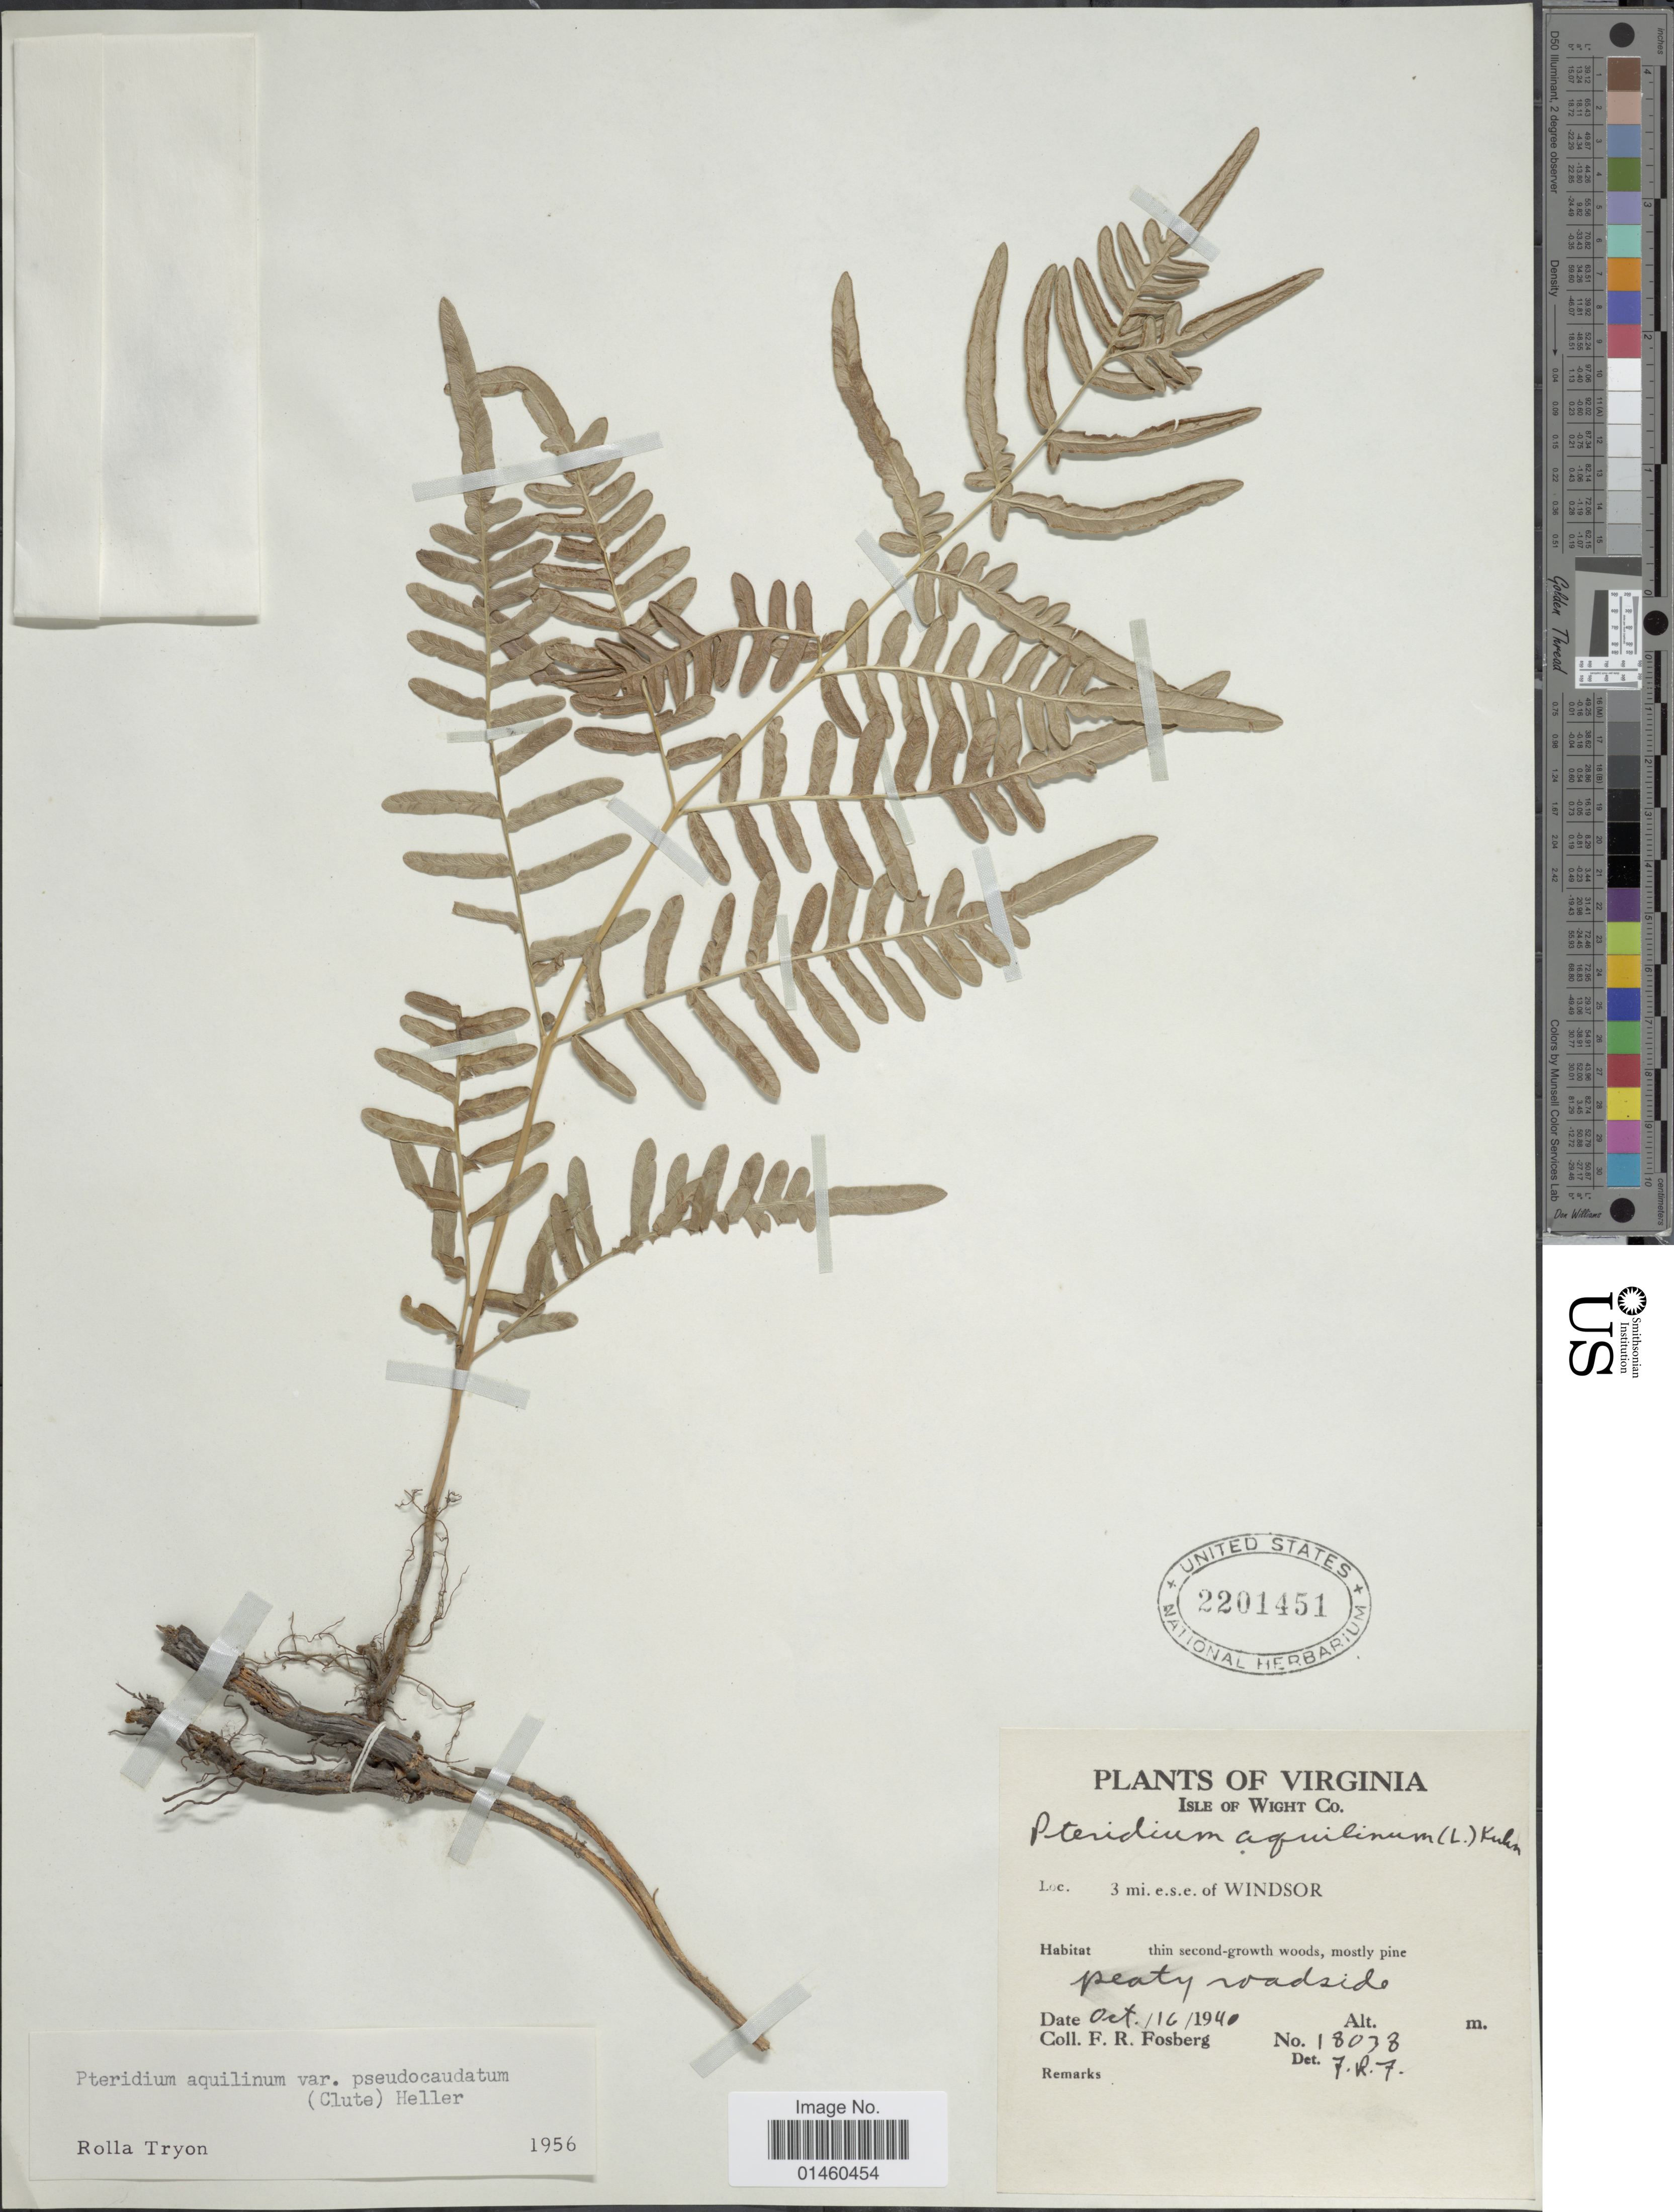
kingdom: Plantae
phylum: Tracheophyta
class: Polypodiopsida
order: Polypodiales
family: Dennstaedtiaceae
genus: Pteridium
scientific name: Pteridium aquilinum var. pseudocaudatum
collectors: F. R. Fosberg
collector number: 18038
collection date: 1940-10-16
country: United States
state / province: Virginia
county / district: Isle of Wight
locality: Peaty roadside, 3 mi. e.s.e. of Windsor, Isle of Wight Co.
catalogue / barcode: US 2201451